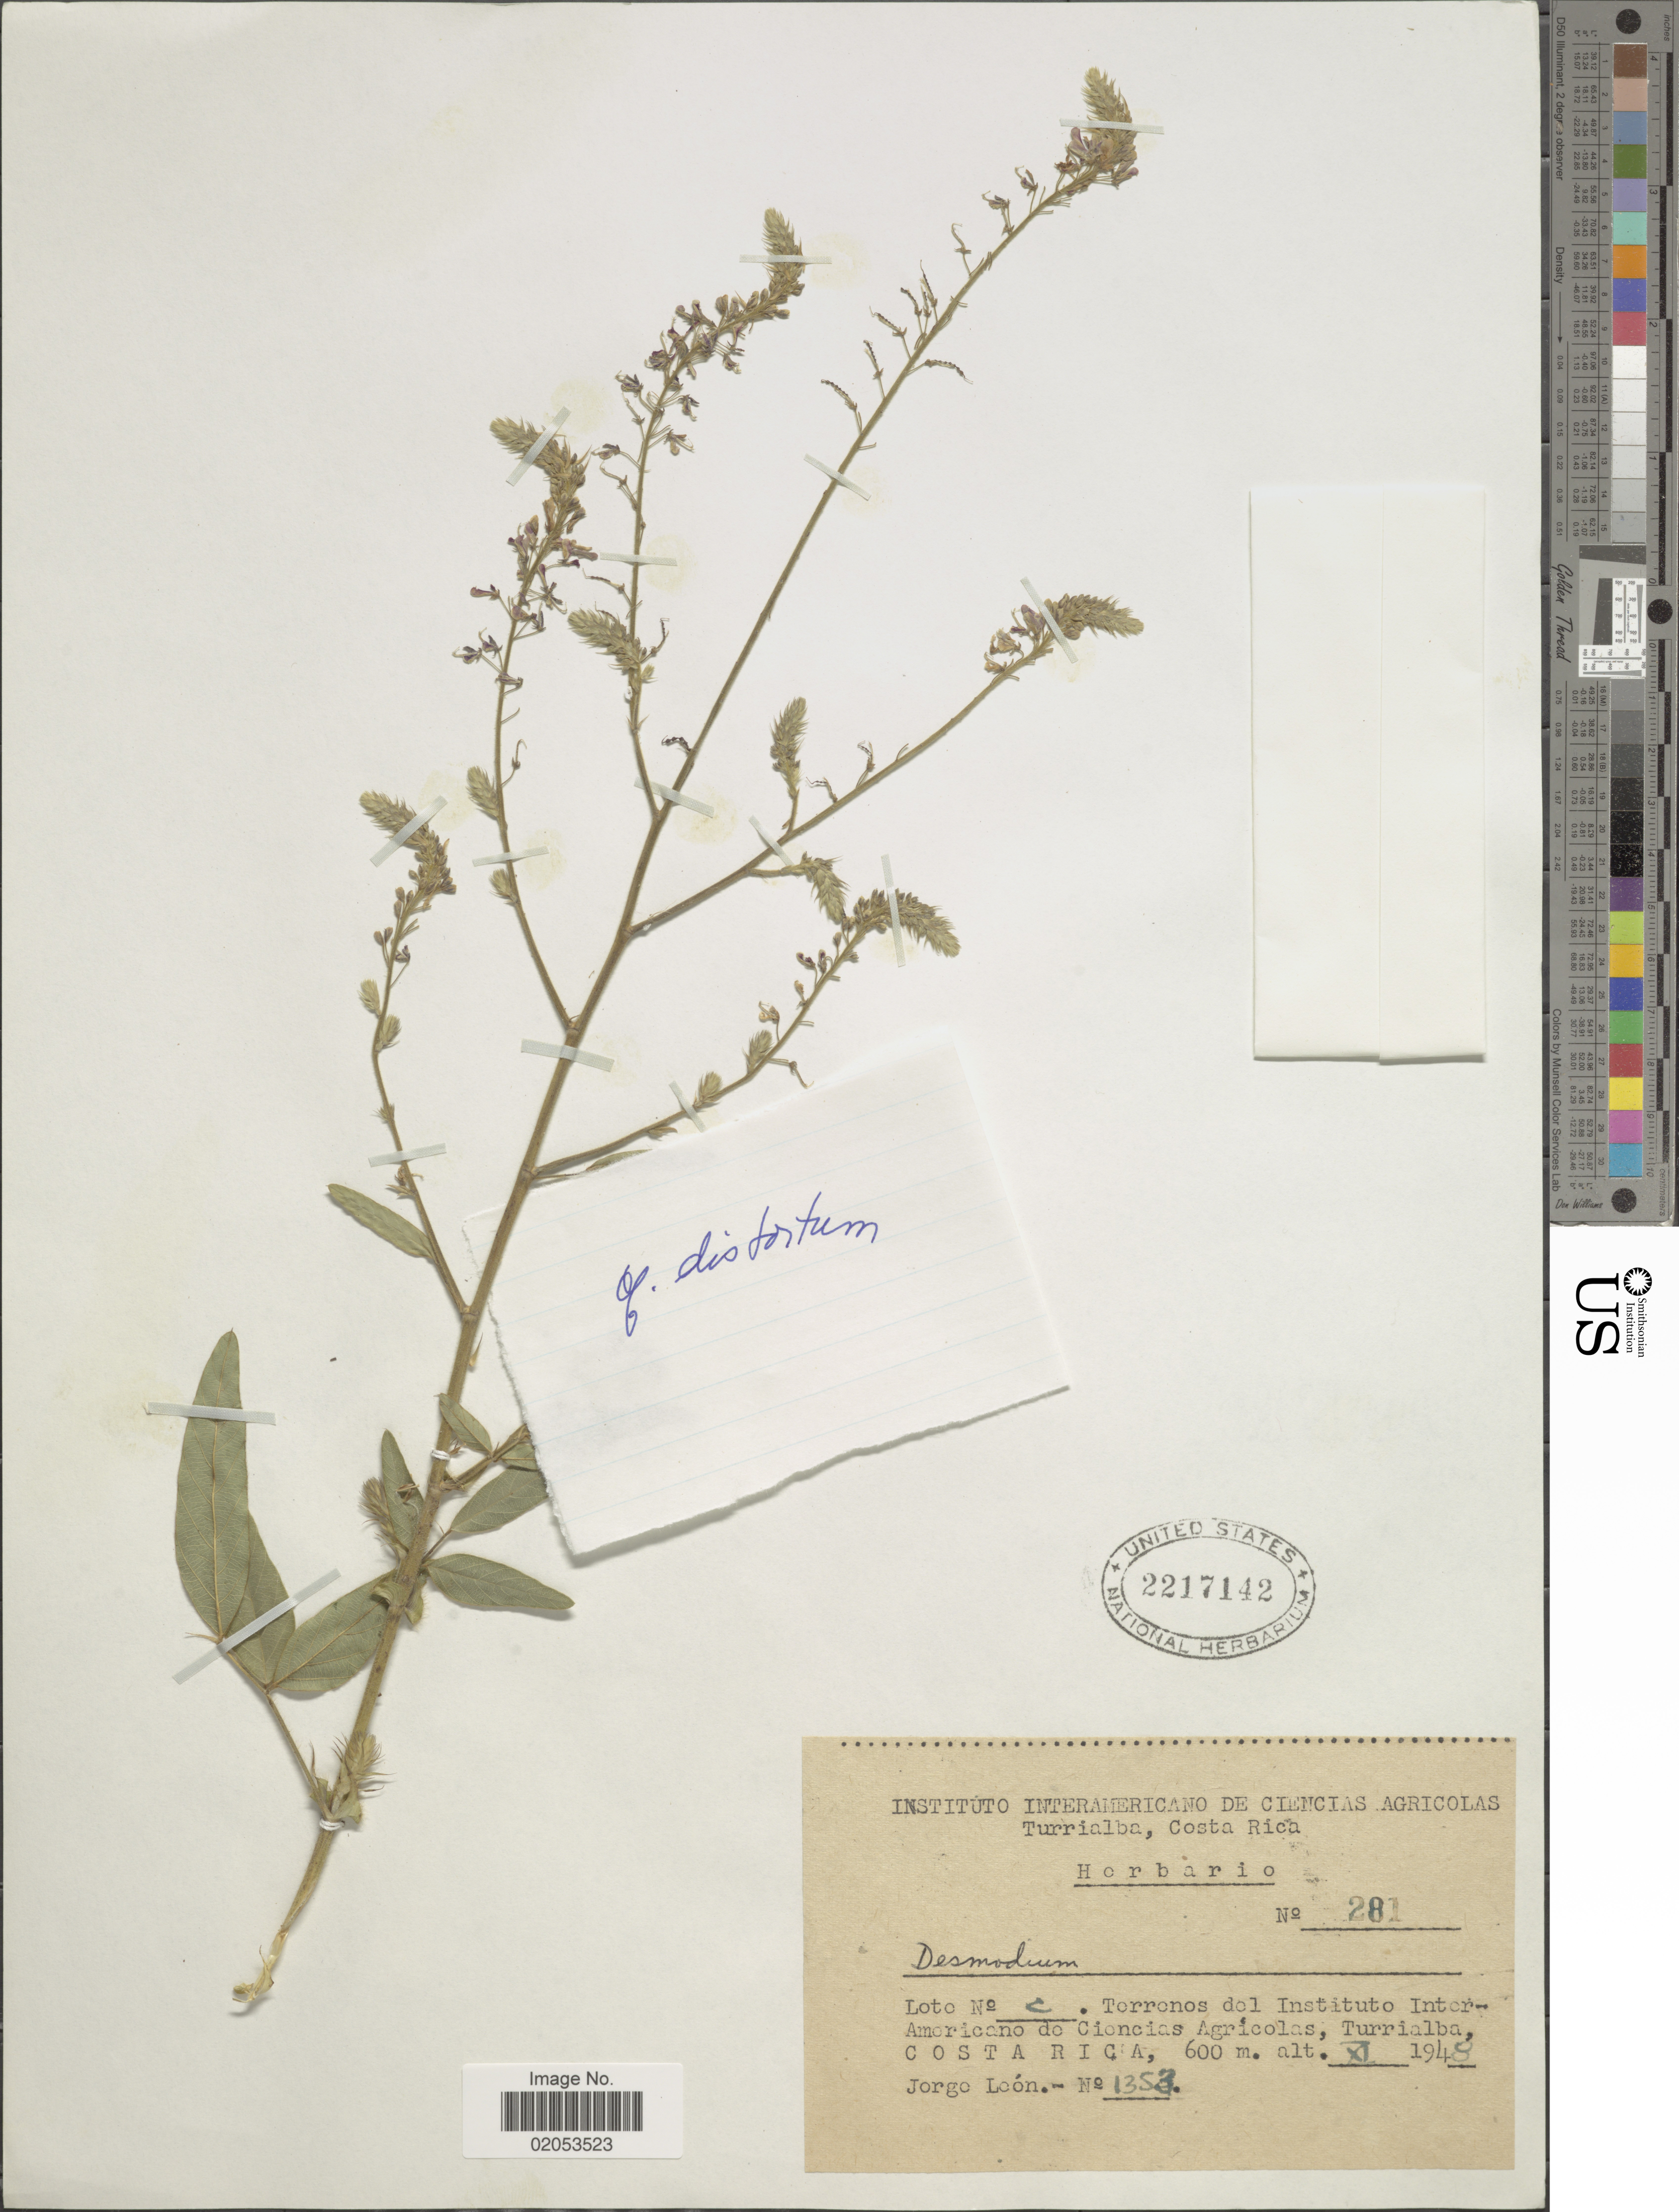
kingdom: Plantae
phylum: Tracheophyta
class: Magnoliopsida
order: Fabales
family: Fabaceae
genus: Desmodium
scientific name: Desmodium distortum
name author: (Aubl.) J.F. Macbr.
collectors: J. León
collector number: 1353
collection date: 1948-11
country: Costa Rica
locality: Terrenos del Instituto Inter-Americano de Cioncias Agricolas, Turrialba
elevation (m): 600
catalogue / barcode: US 2217142